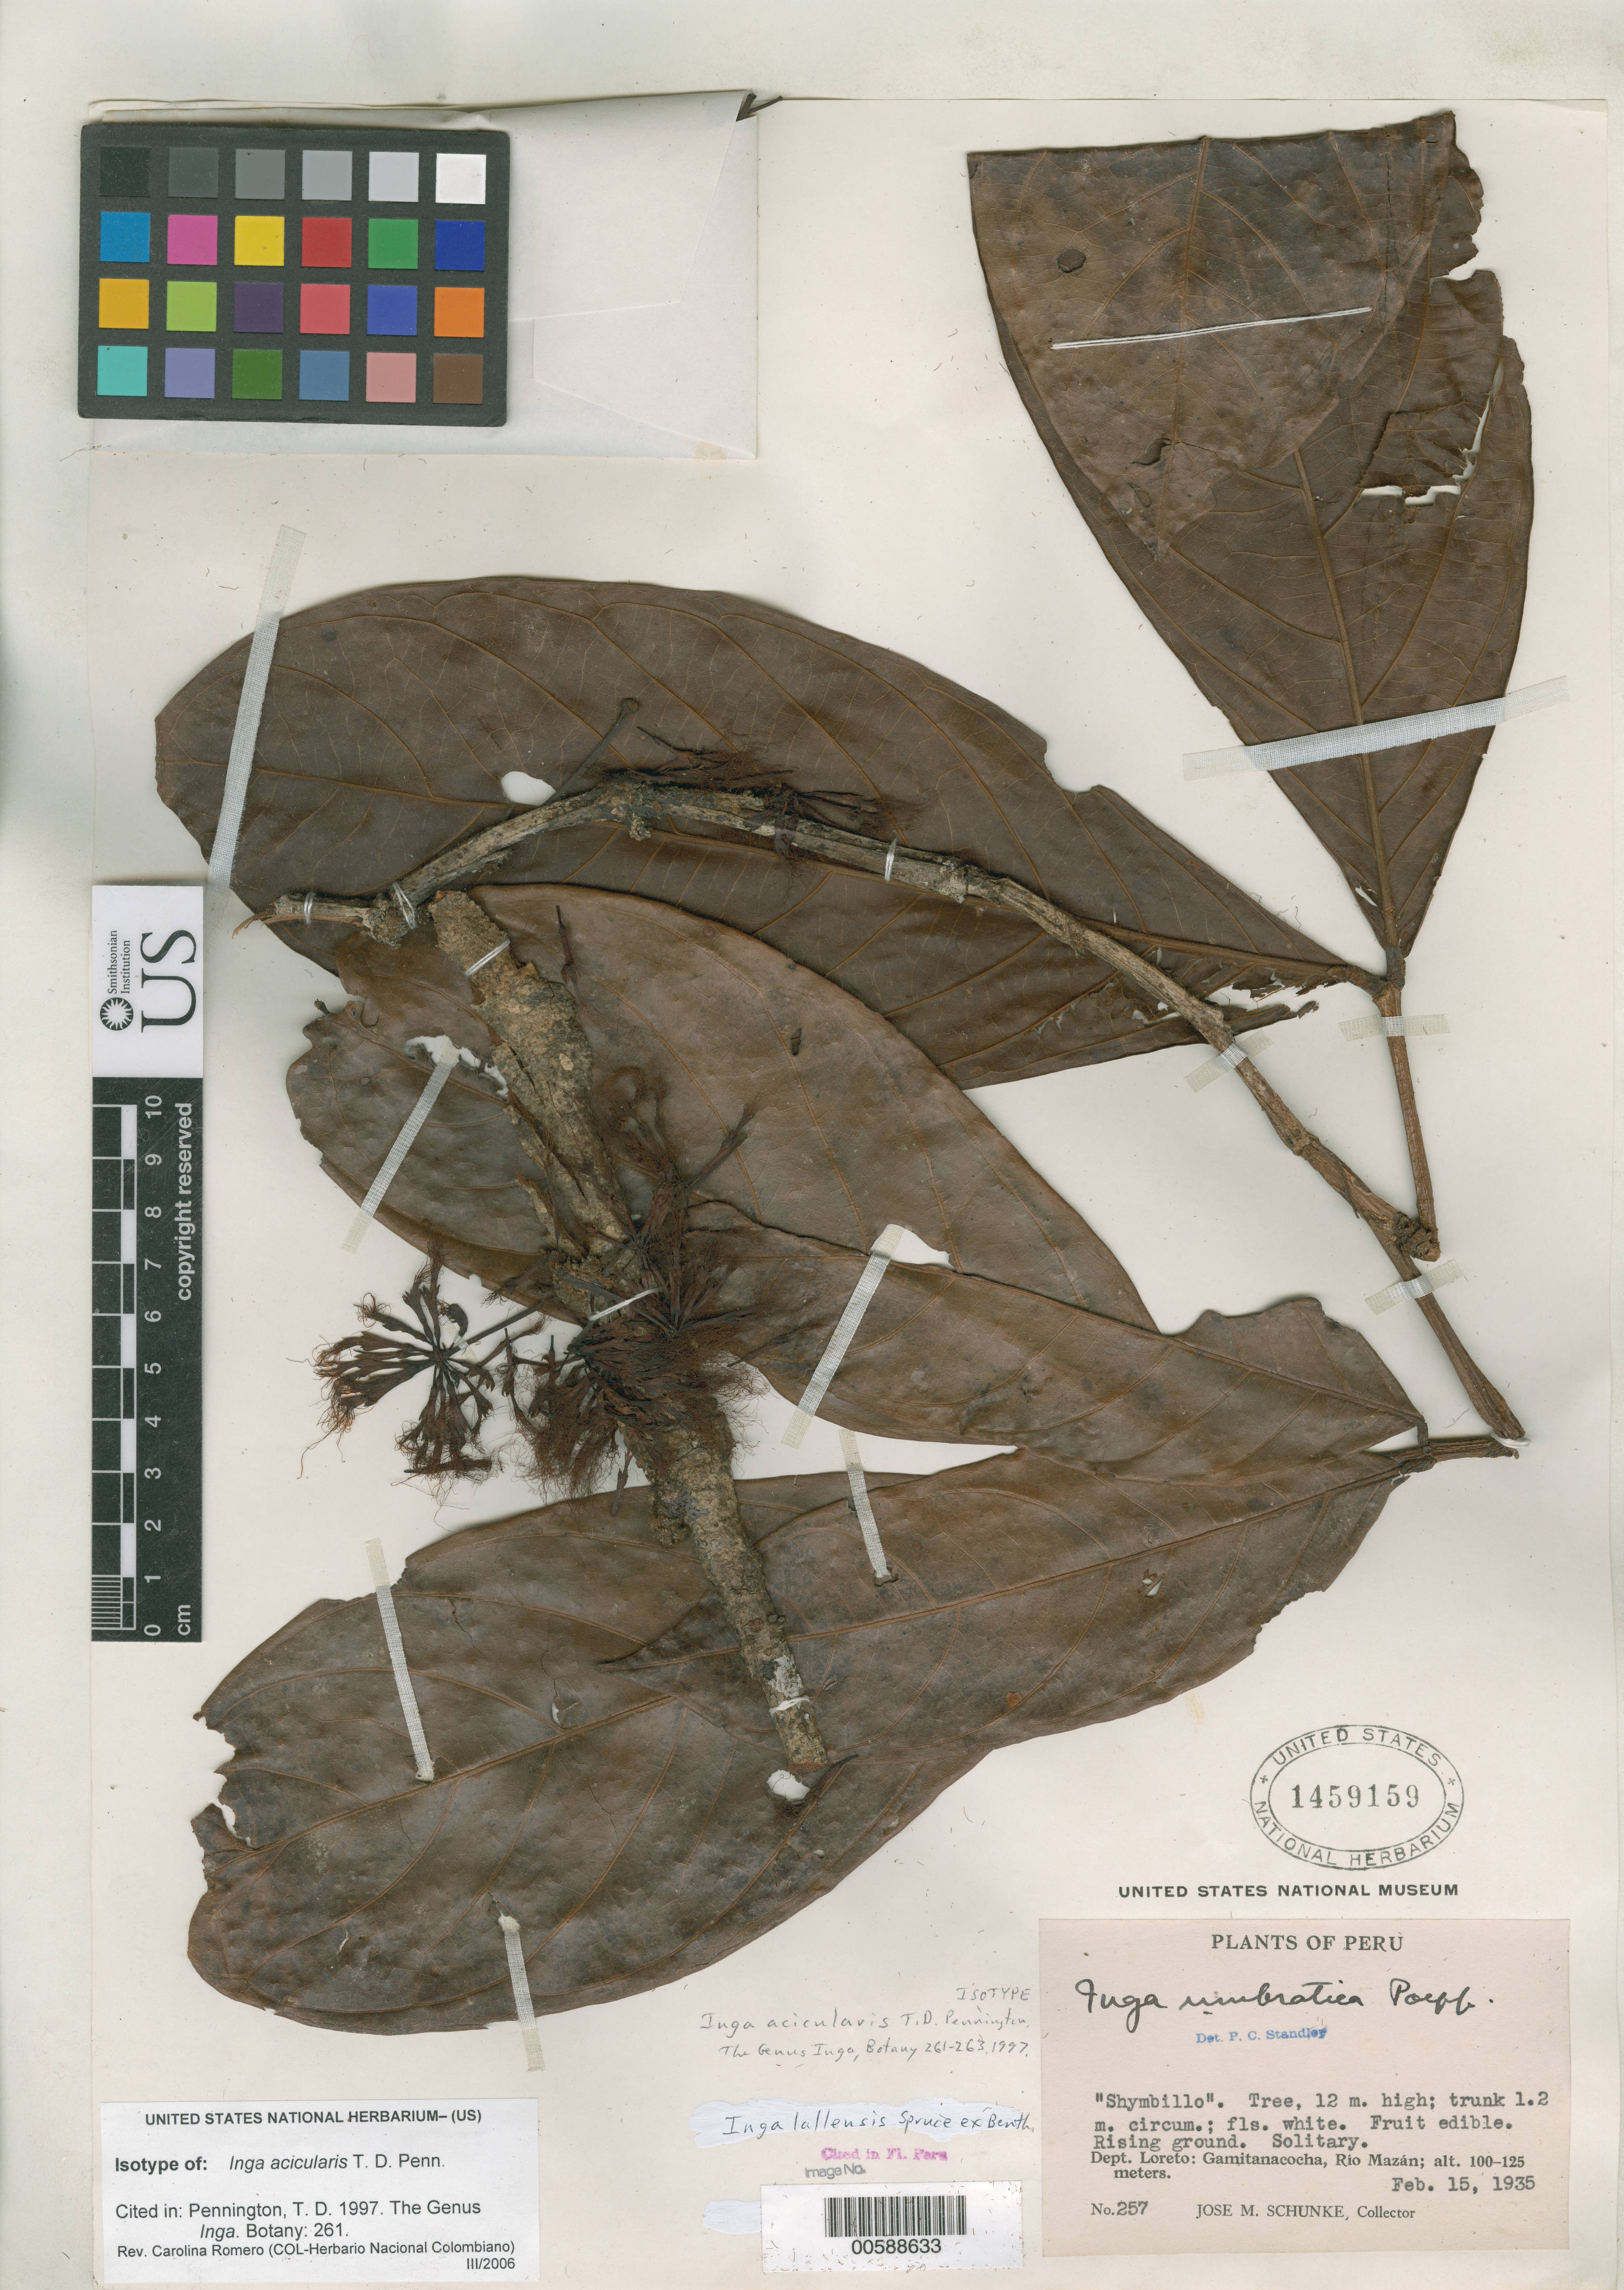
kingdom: Plantae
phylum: Tracheophyta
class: Magnoliopsida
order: Fabales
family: Fabaceae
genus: Inga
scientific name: Inga acicularis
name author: T.D. Penn.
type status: Isotype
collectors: J. M. Schunke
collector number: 257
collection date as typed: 15 Feb 1935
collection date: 1935-02-15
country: Peru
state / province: Loreto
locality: Gamitanacocha, Rio Mazan.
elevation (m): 100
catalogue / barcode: US 1459159